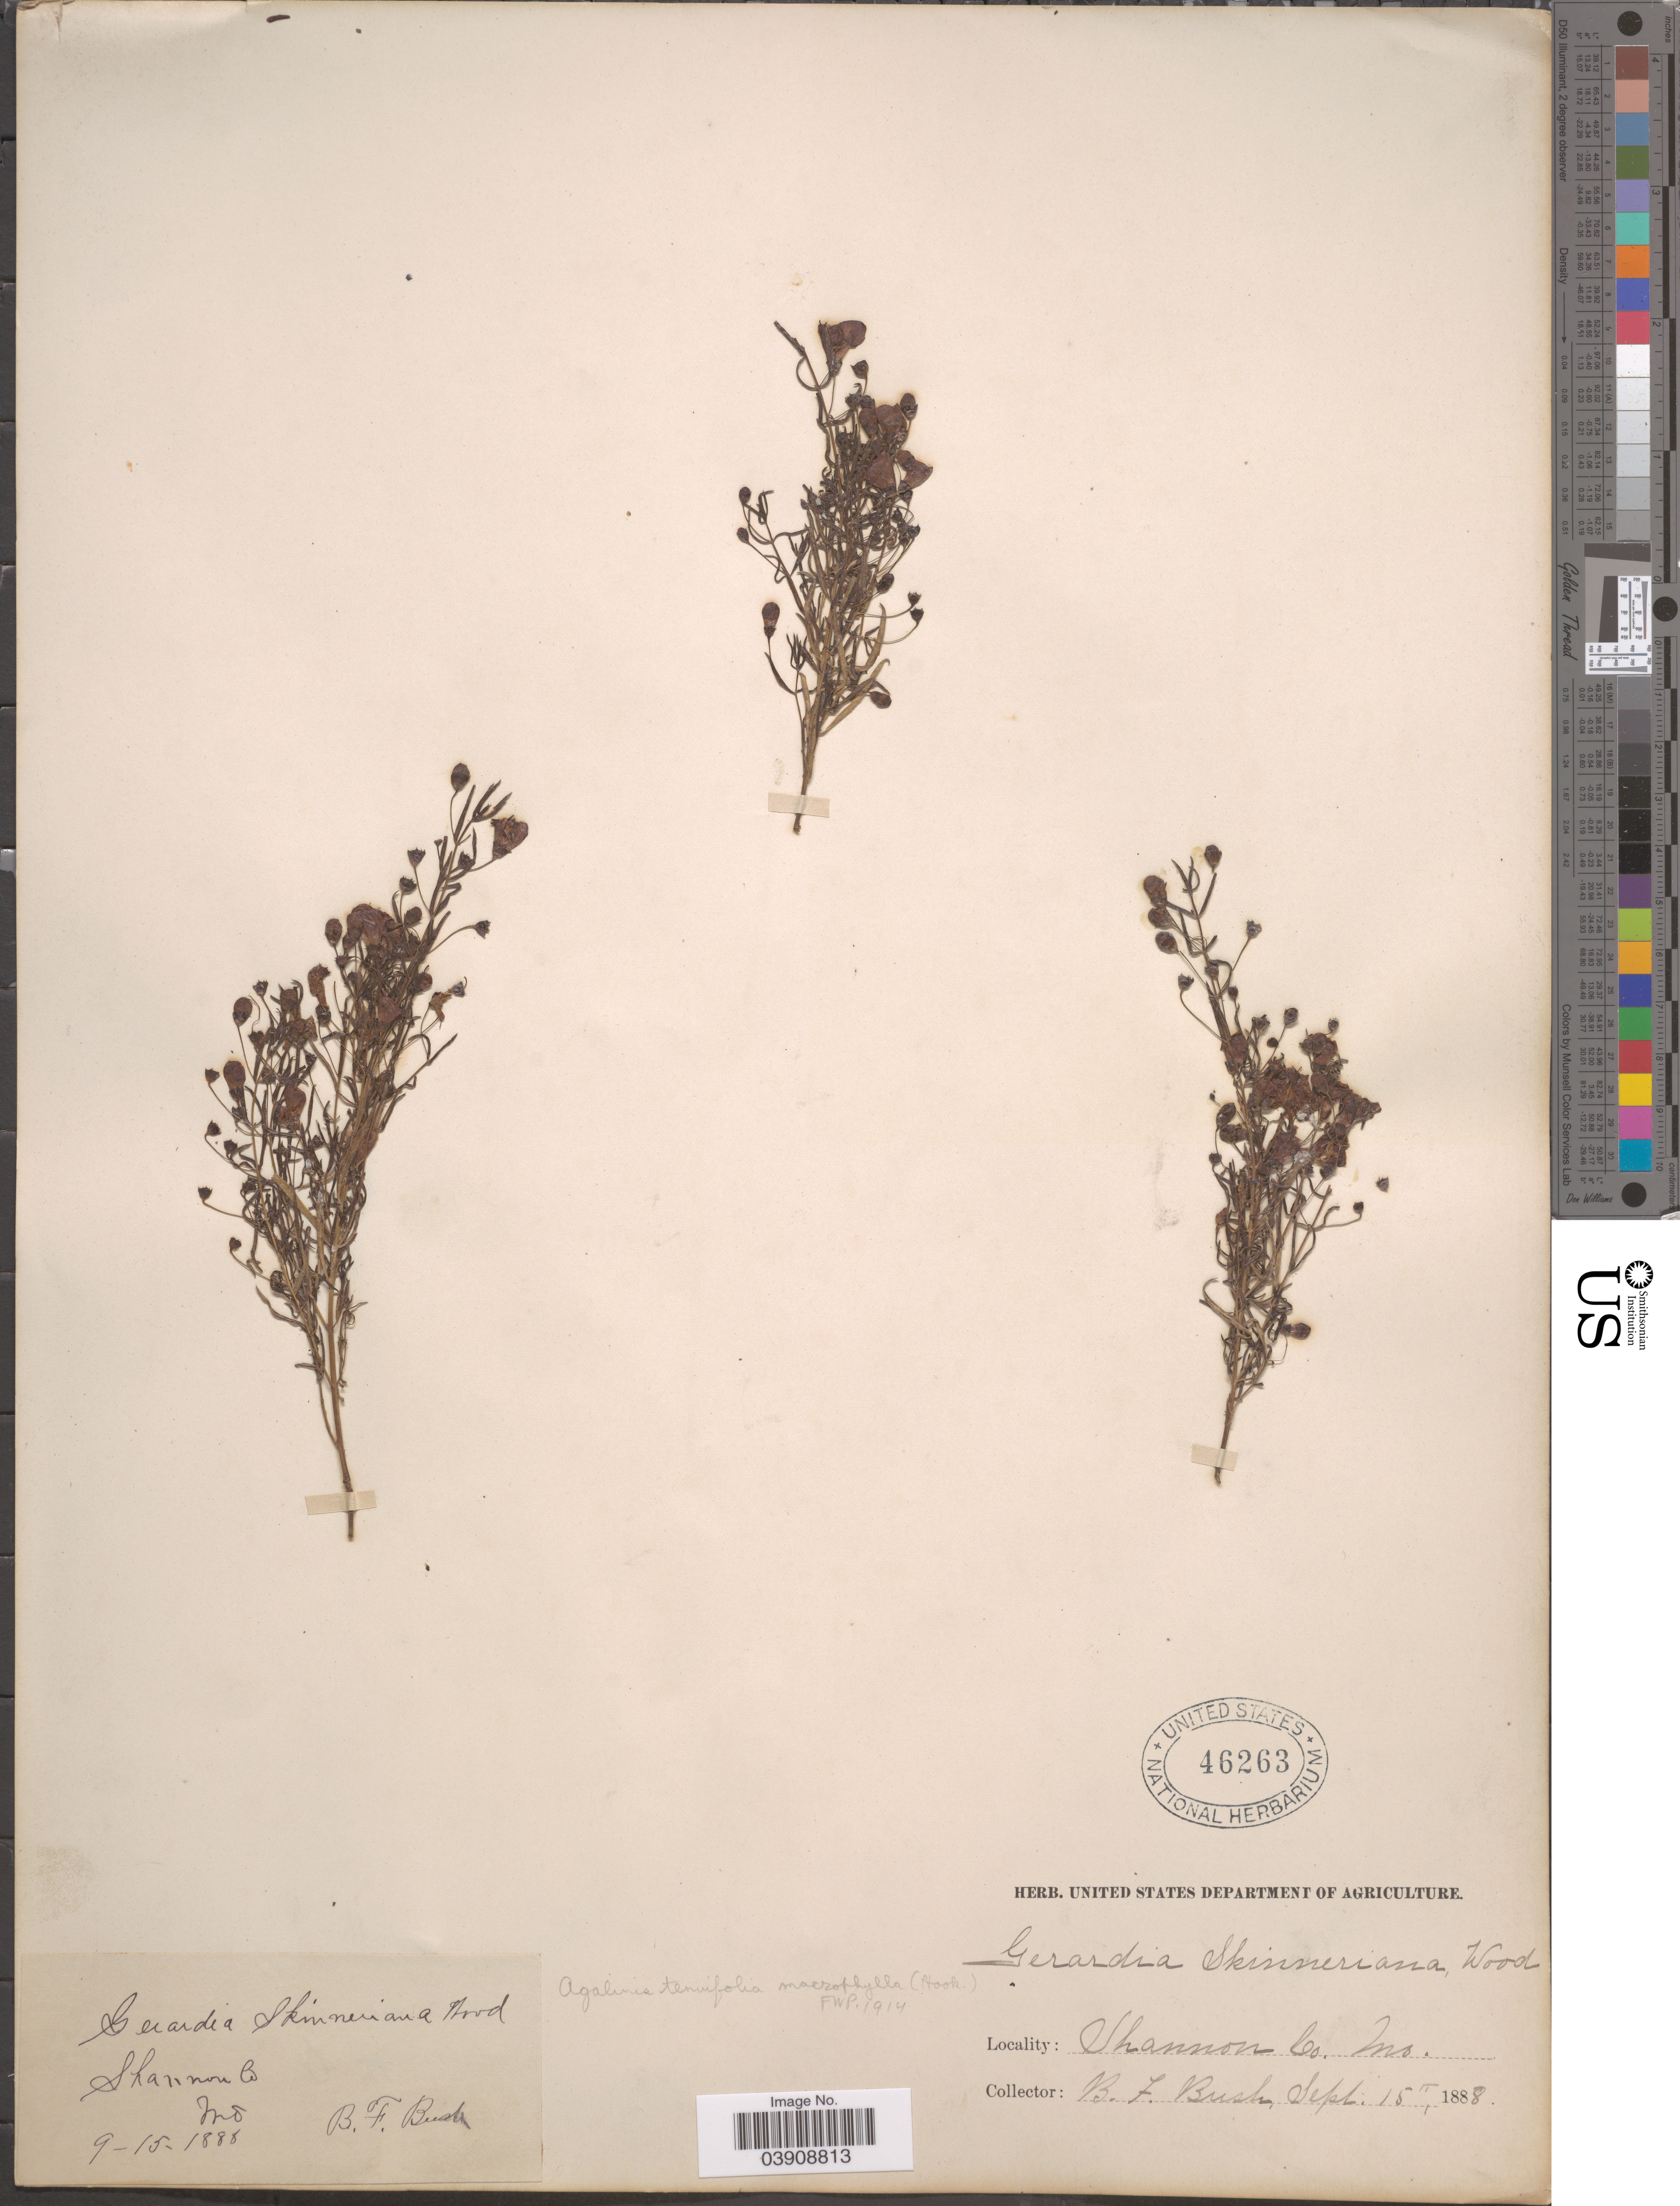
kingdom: Plantae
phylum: Tracheophyta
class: Magnoliopsida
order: Lamiales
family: Orobanchaceae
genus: Agalinis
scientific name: Agalinis tenuifolia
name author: (Vahl) Raf.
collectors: B. F. Bush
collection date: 1888-09-15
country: United States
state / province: Missouri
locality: Shannon Co.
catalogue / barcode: US 46263